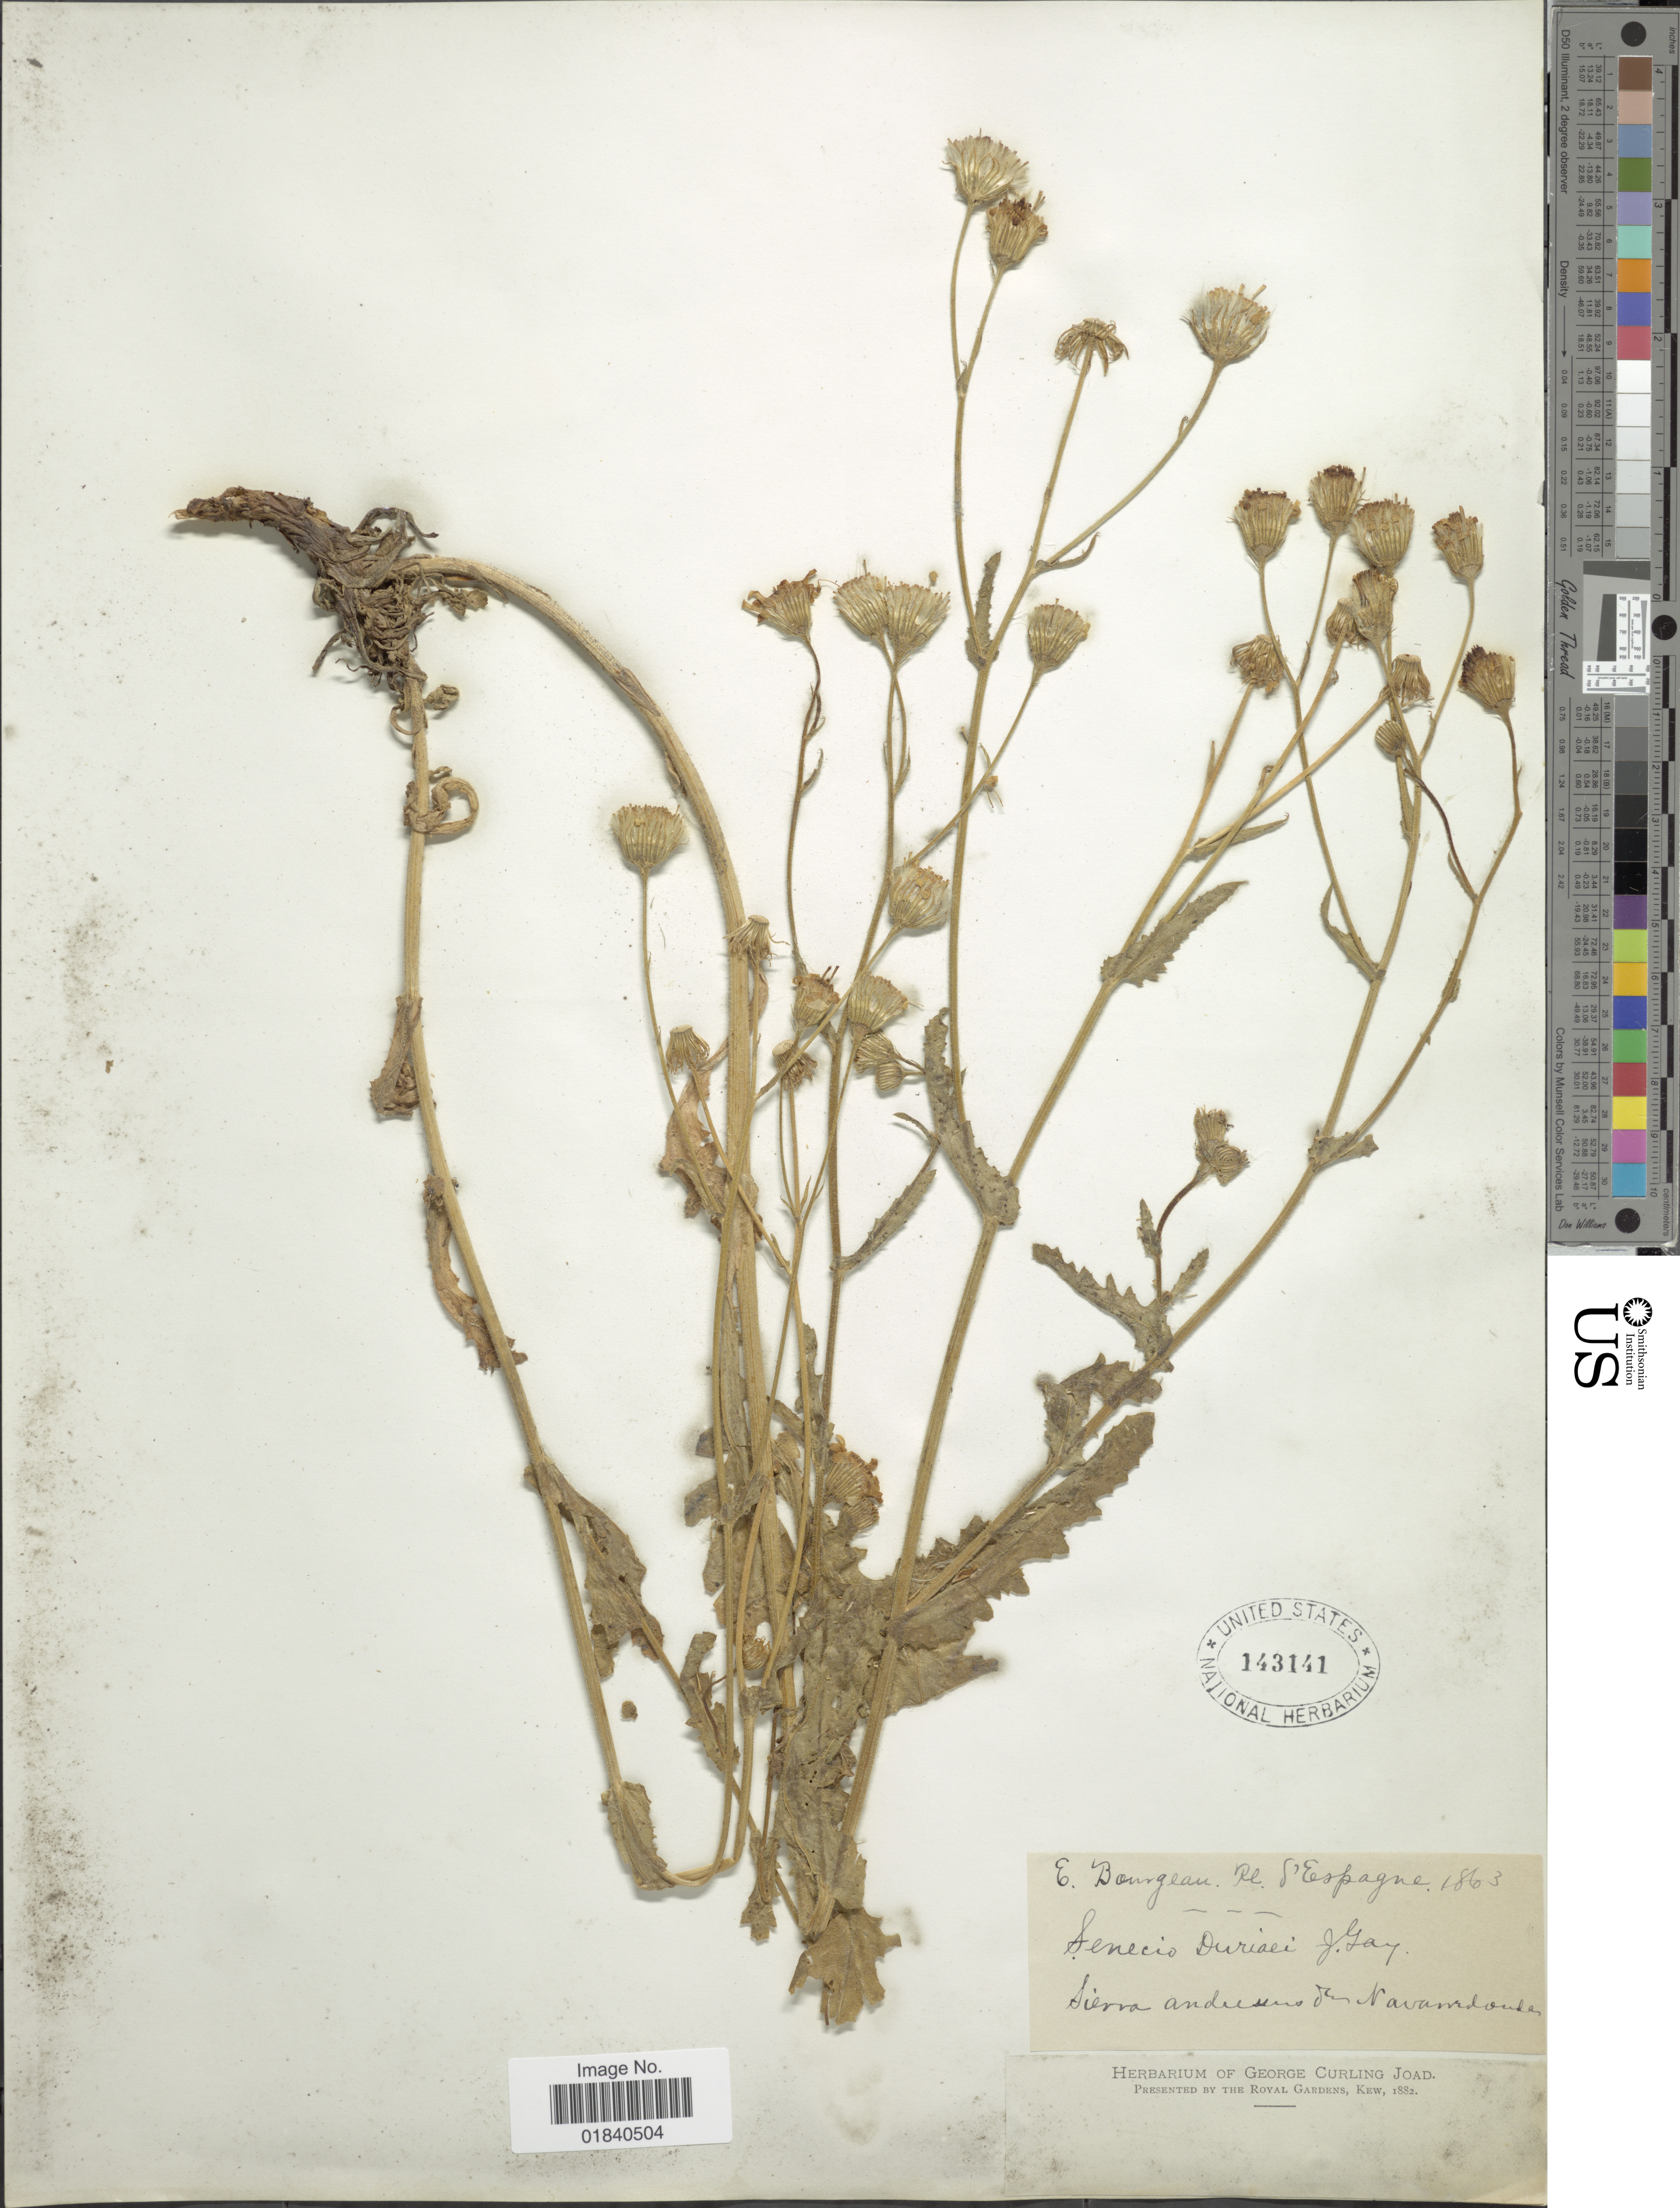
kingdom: Plantae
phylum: Tracheophyta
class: Magnoliopsida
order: Asterales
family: Asteraceae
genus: Senecio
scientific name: Senecio duriaei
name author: J. Gay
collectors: E. Bourgeau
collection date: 1863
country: Spain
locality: Sierra andressno du Navarredonda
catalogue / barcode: US 143141